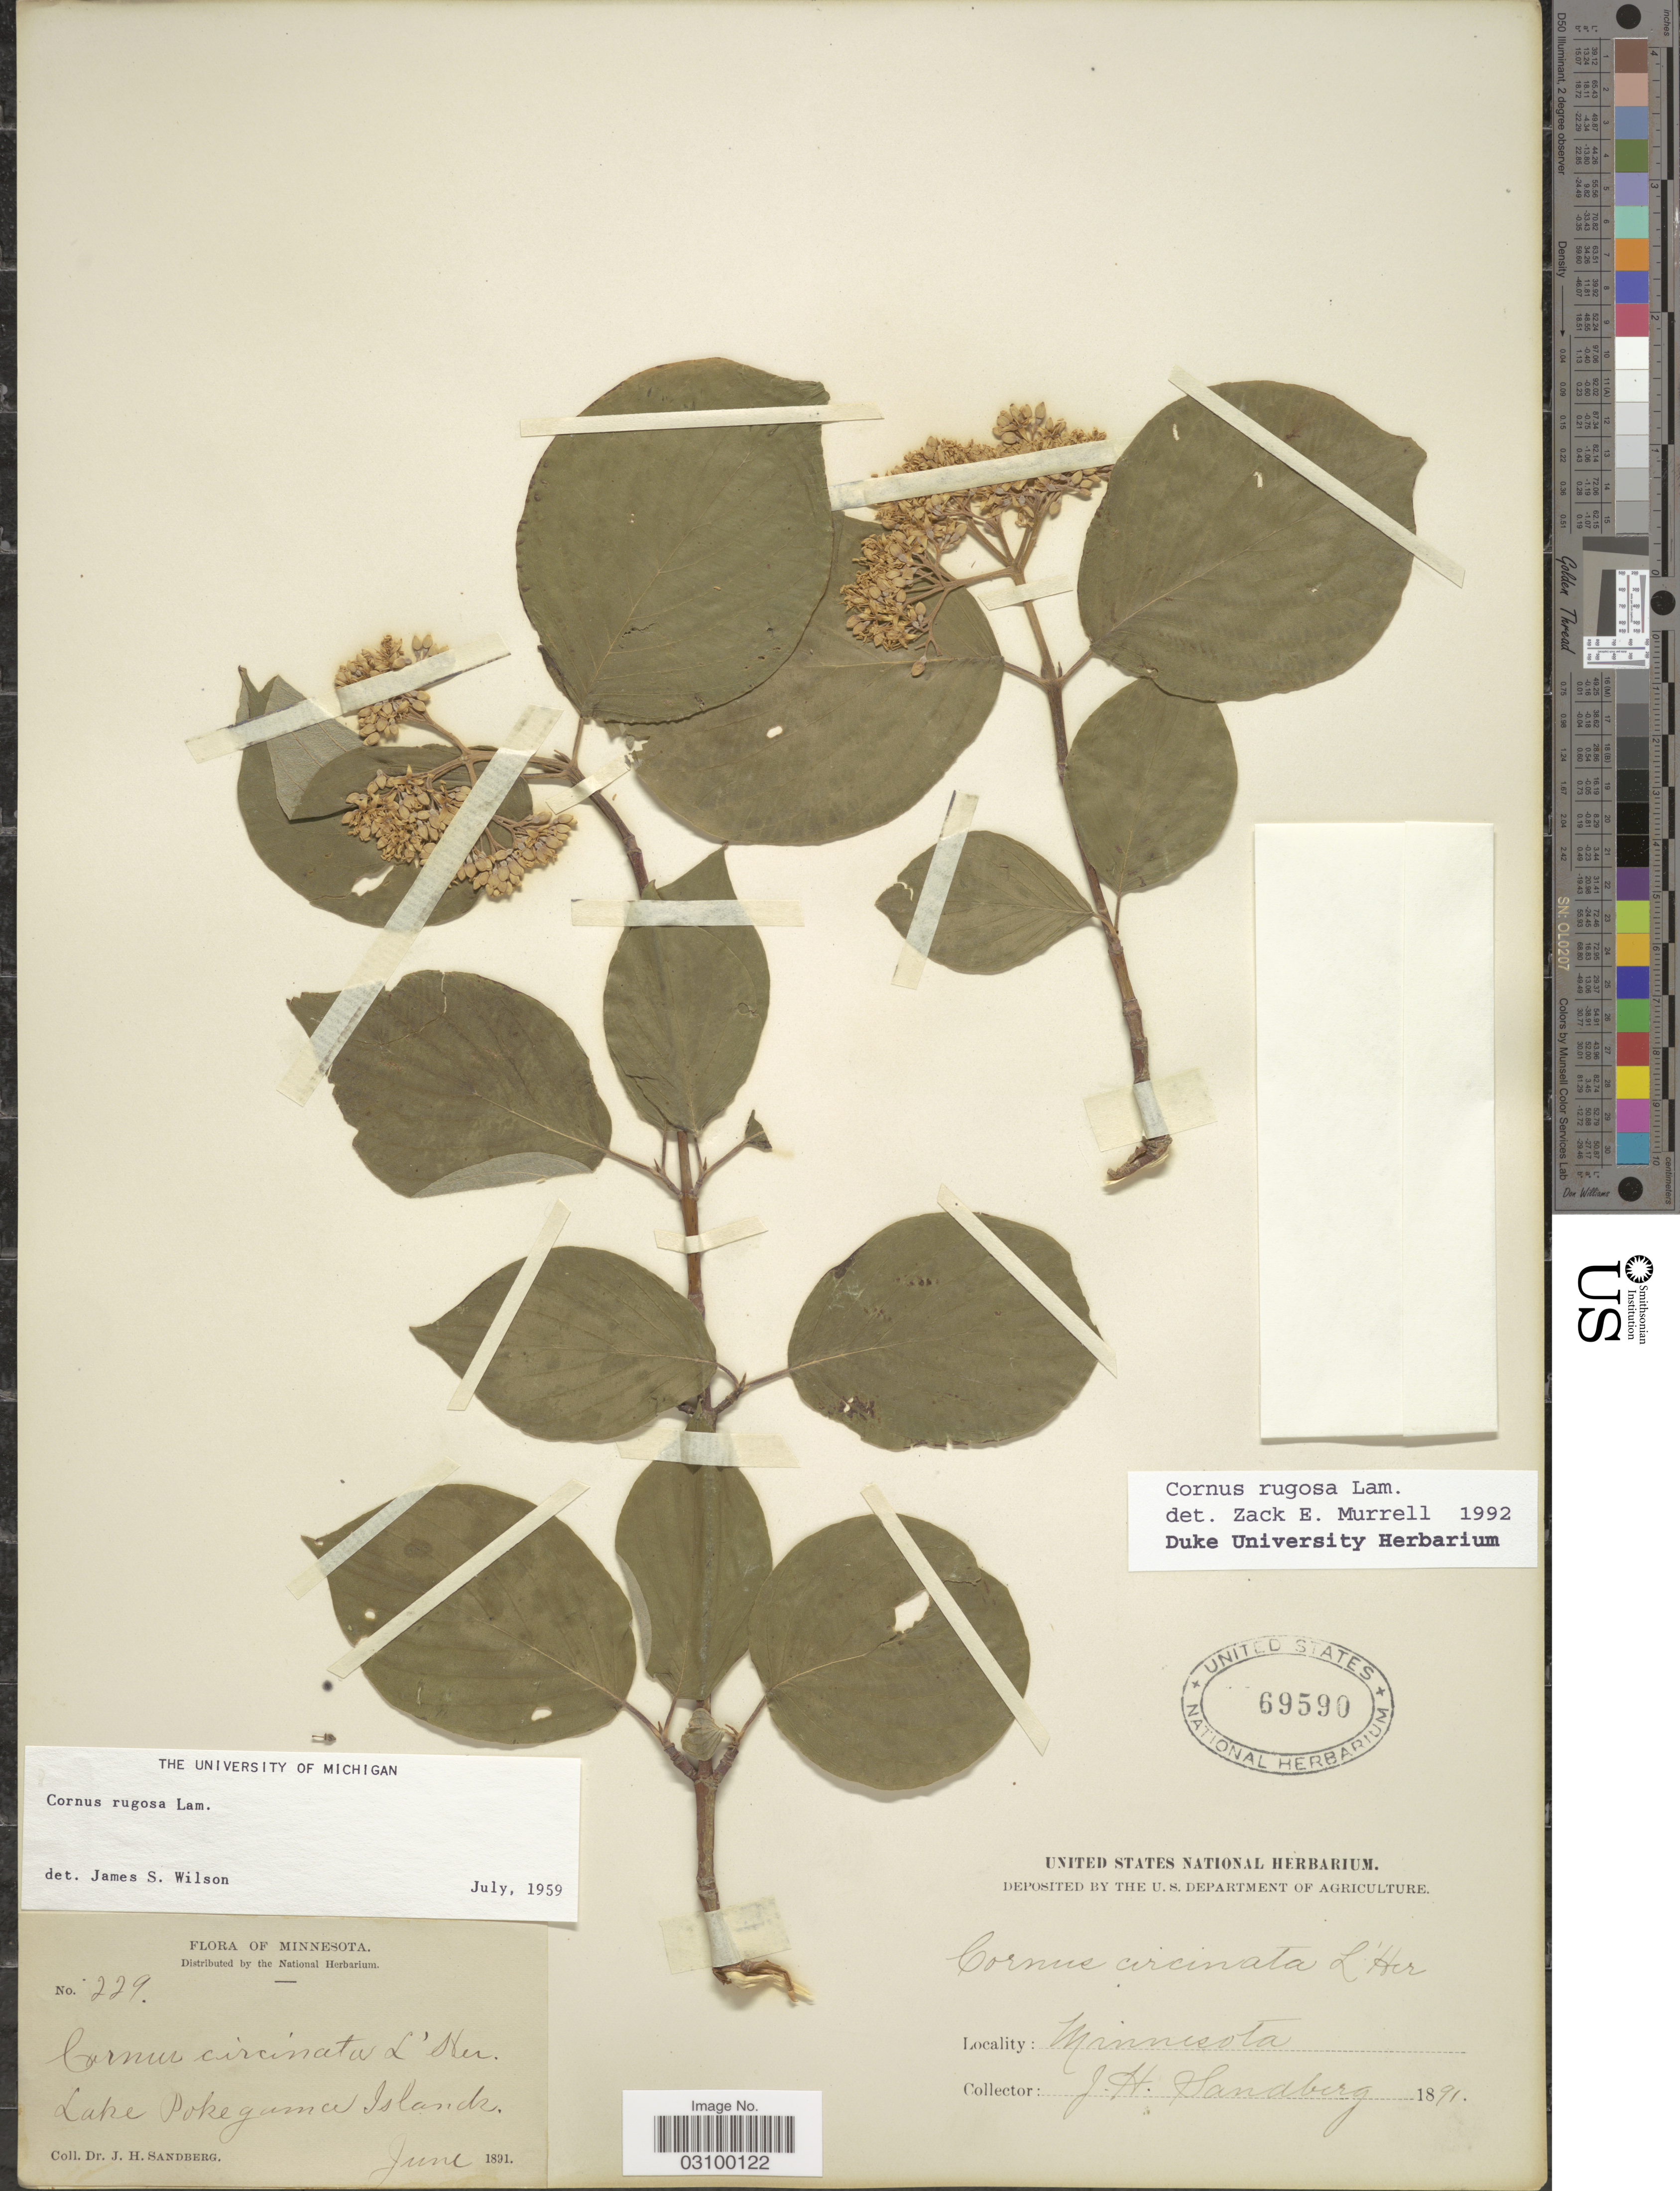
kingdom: Plantae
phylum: Tracheophyta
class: Magnoliopsida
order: Cornales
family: Cornaceae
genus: Cornus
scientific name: Cornus rugosa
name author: Lam.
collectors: J. H. Sandberg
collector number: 229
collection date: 1891-06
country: United States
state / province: Minnesota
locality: Lake Pokegama Islands.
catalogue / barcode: US 69590